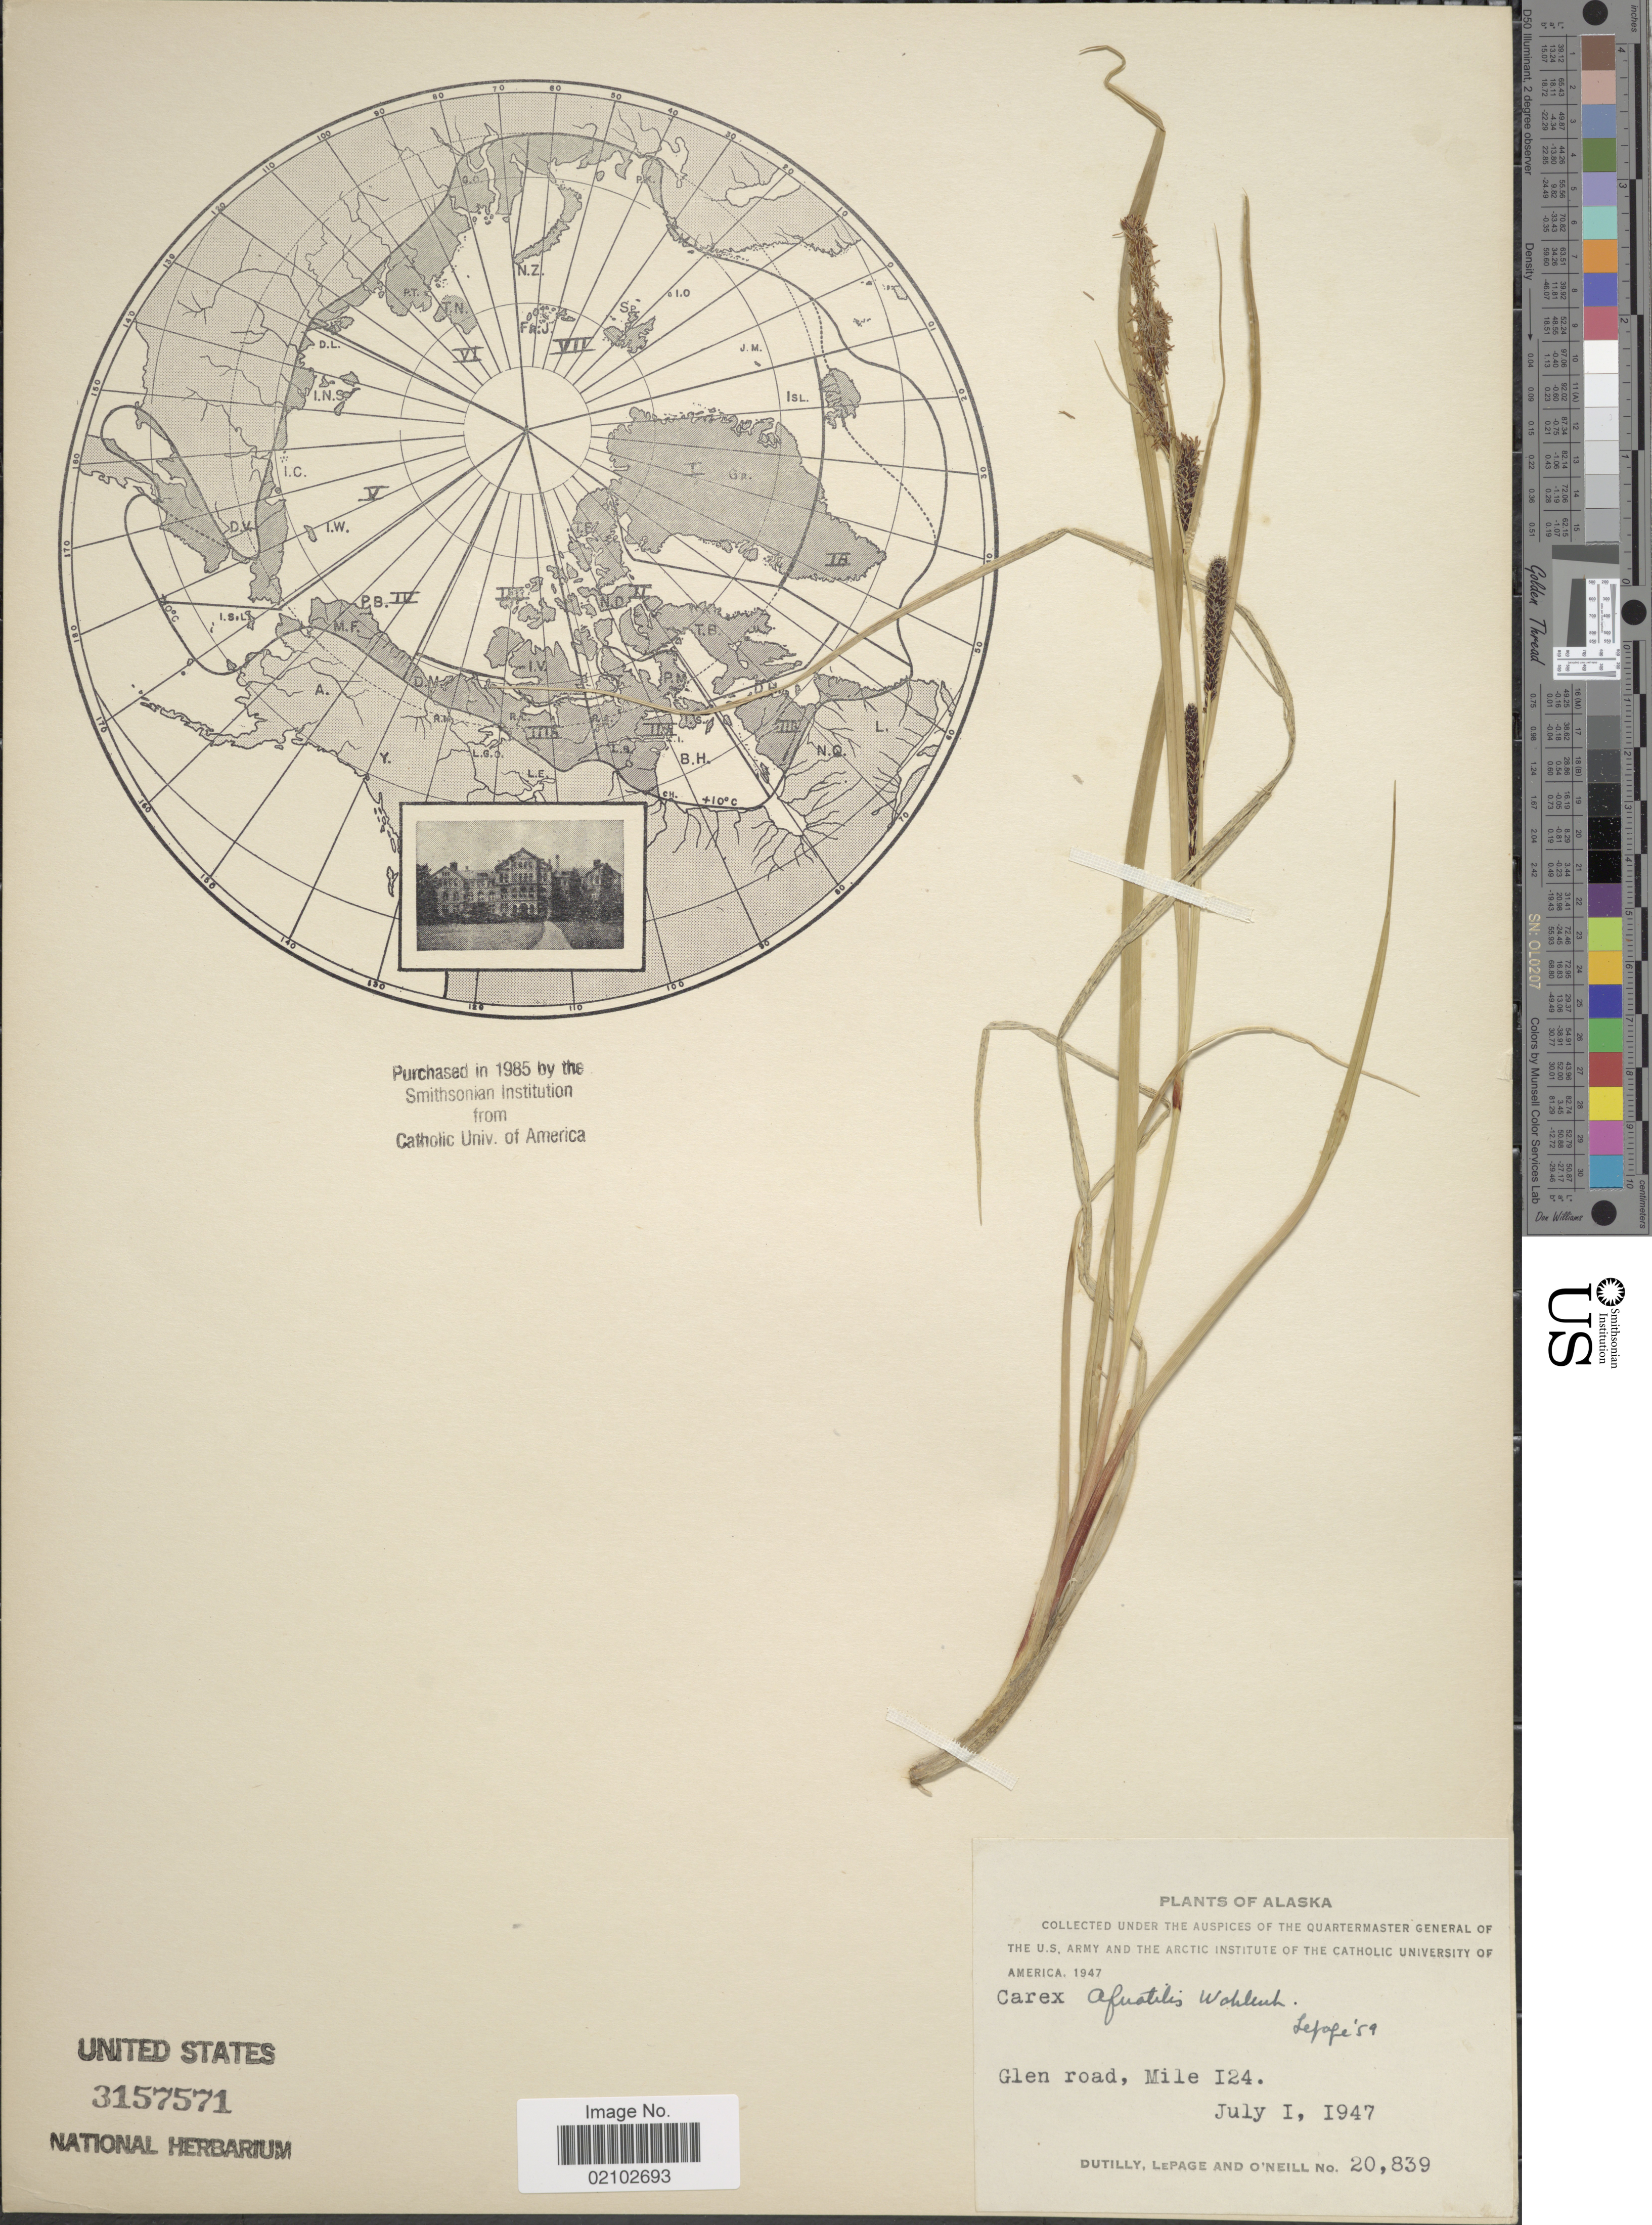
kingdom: Plantae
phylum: Tracheophyta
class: Liliopsida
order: Poales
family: Cyperaceae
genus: Carex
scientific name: Carex aquatilis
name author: Wahlenb.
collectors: -. Dutilly, -. LePage & -. O'Neill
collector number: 20839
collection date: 1947-07-01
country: United States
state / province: Alaska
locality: Glen road, Mile 124.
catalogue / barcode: US 3157571